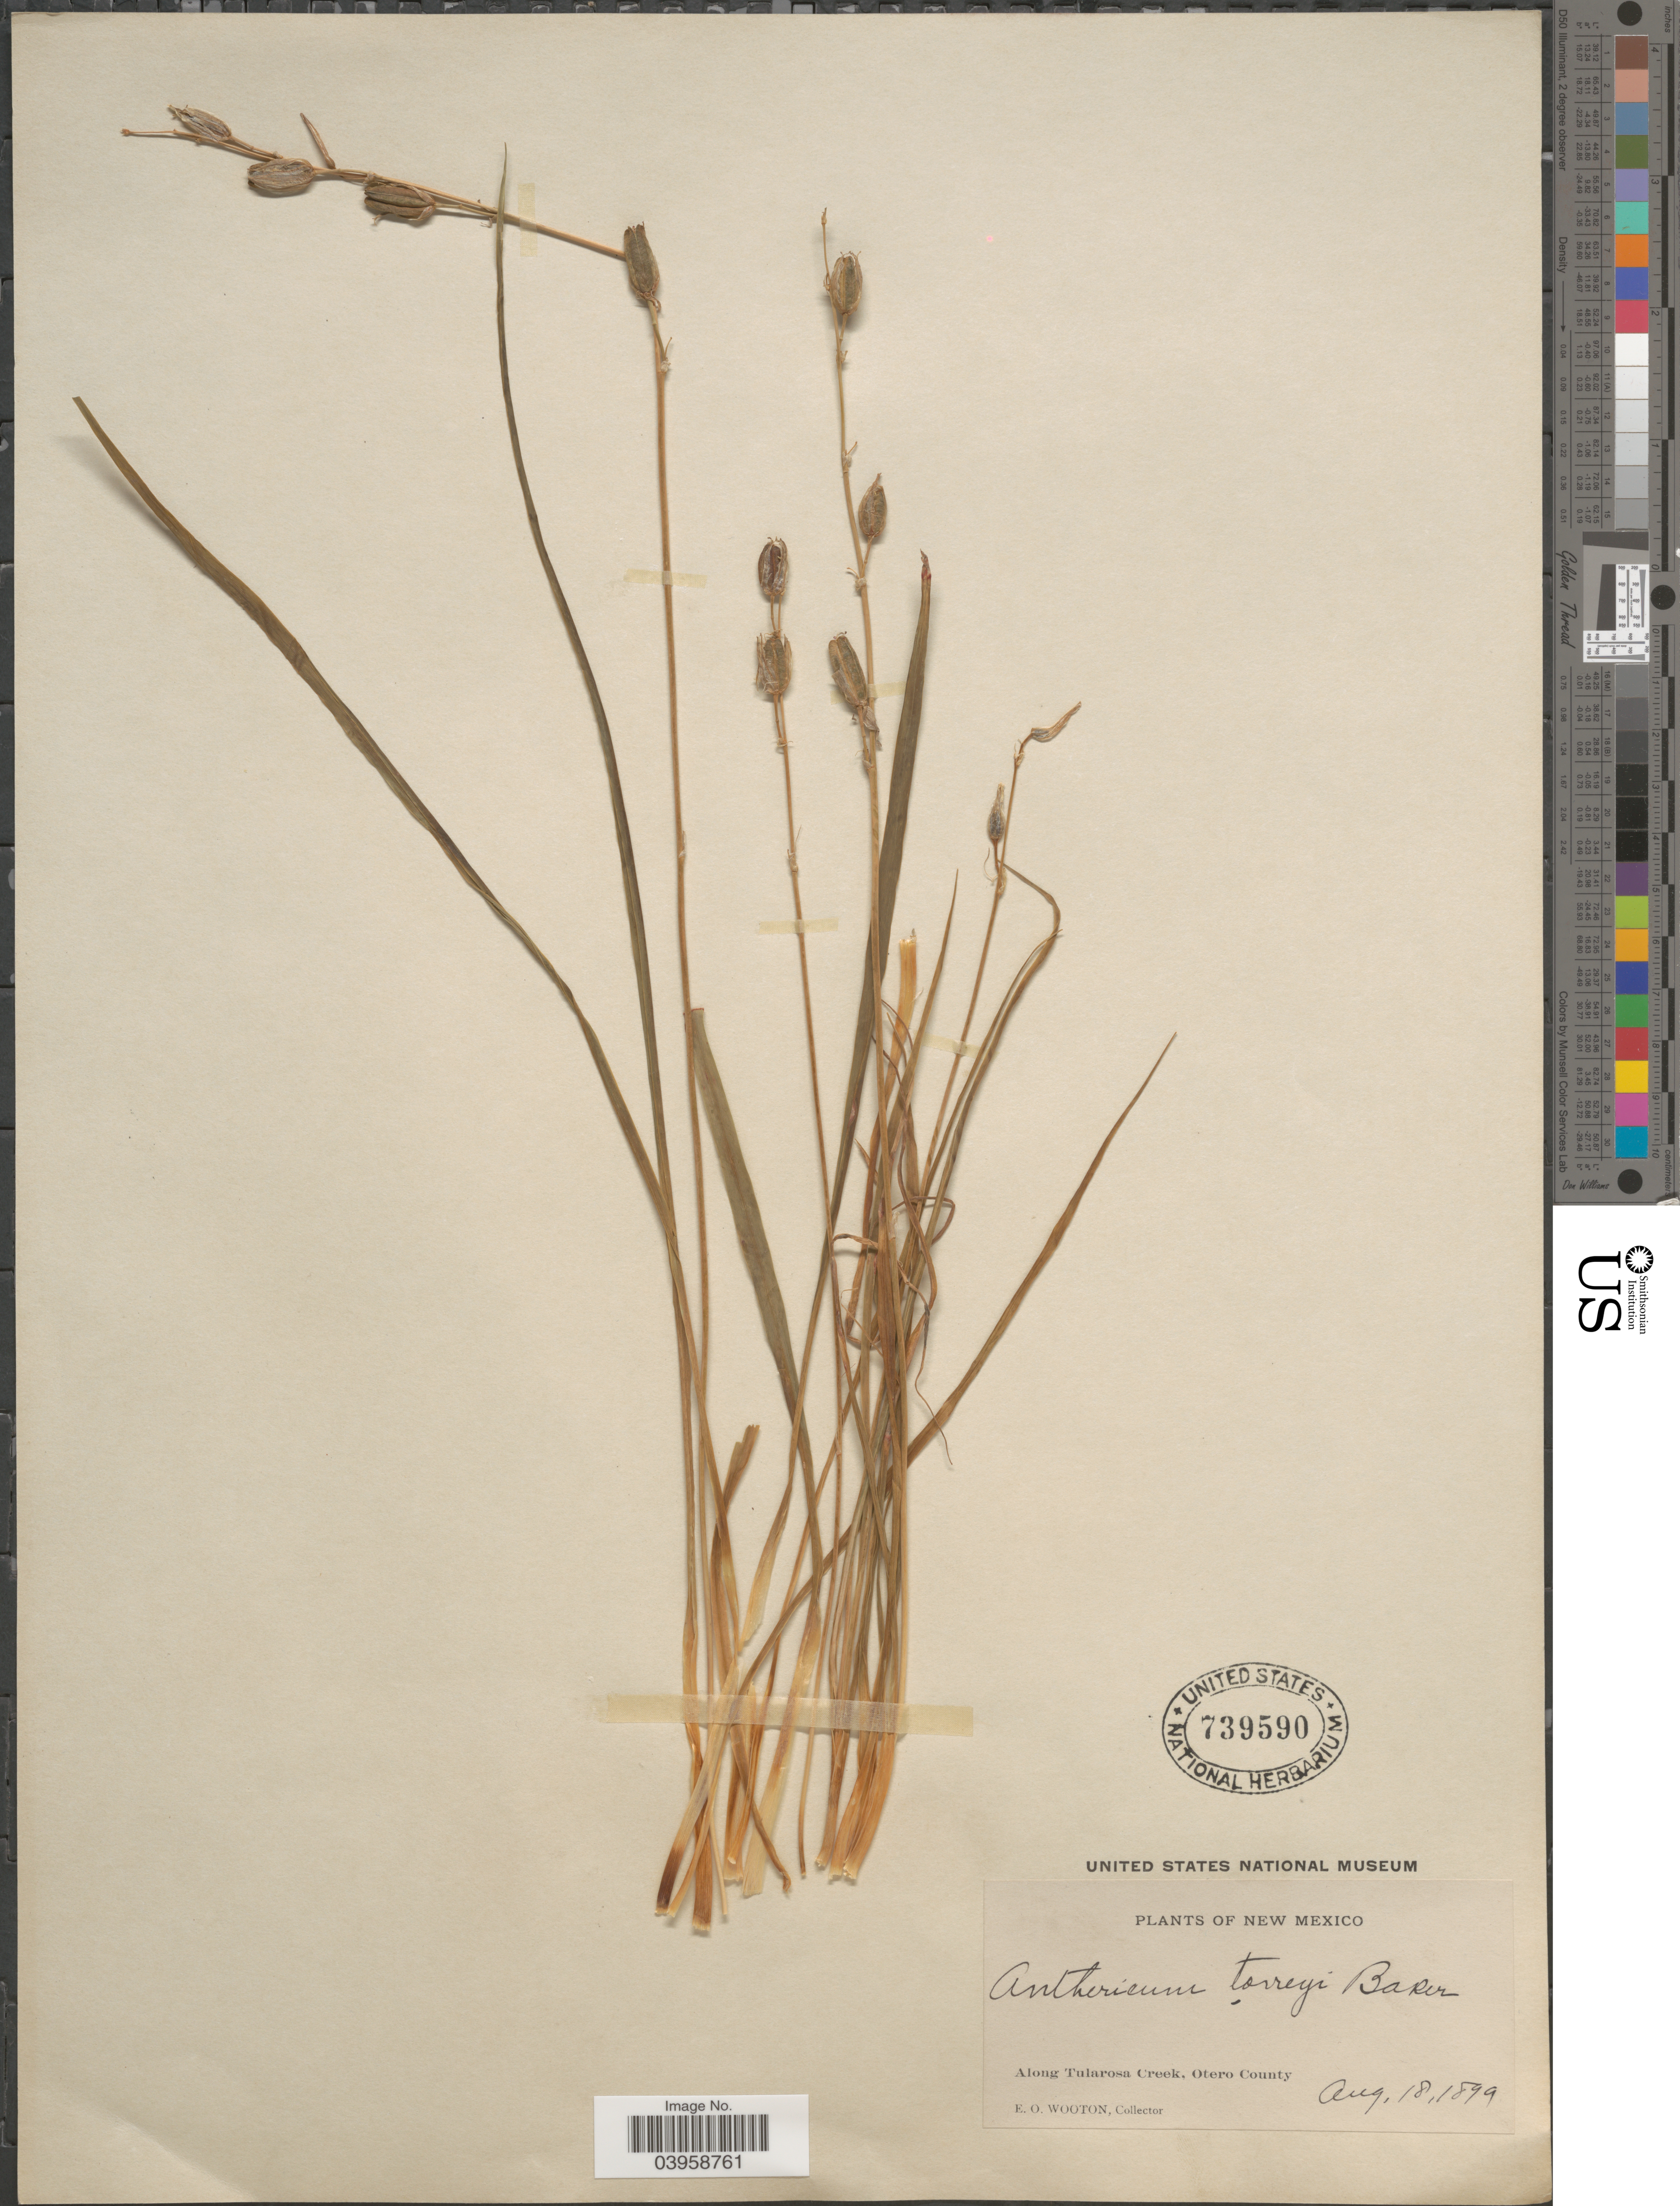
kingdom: Plantae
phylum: Tracheophyta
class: Liliopsida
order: Asparagales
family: Asparagaceae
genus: Anthericum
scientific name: Anthericum torreyi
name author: Baker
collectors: E. O. Wooton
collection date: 1899-08-18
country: United States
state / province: New Mexico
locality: Along Tularosa Creek, Otero County.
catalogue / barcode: US 739590